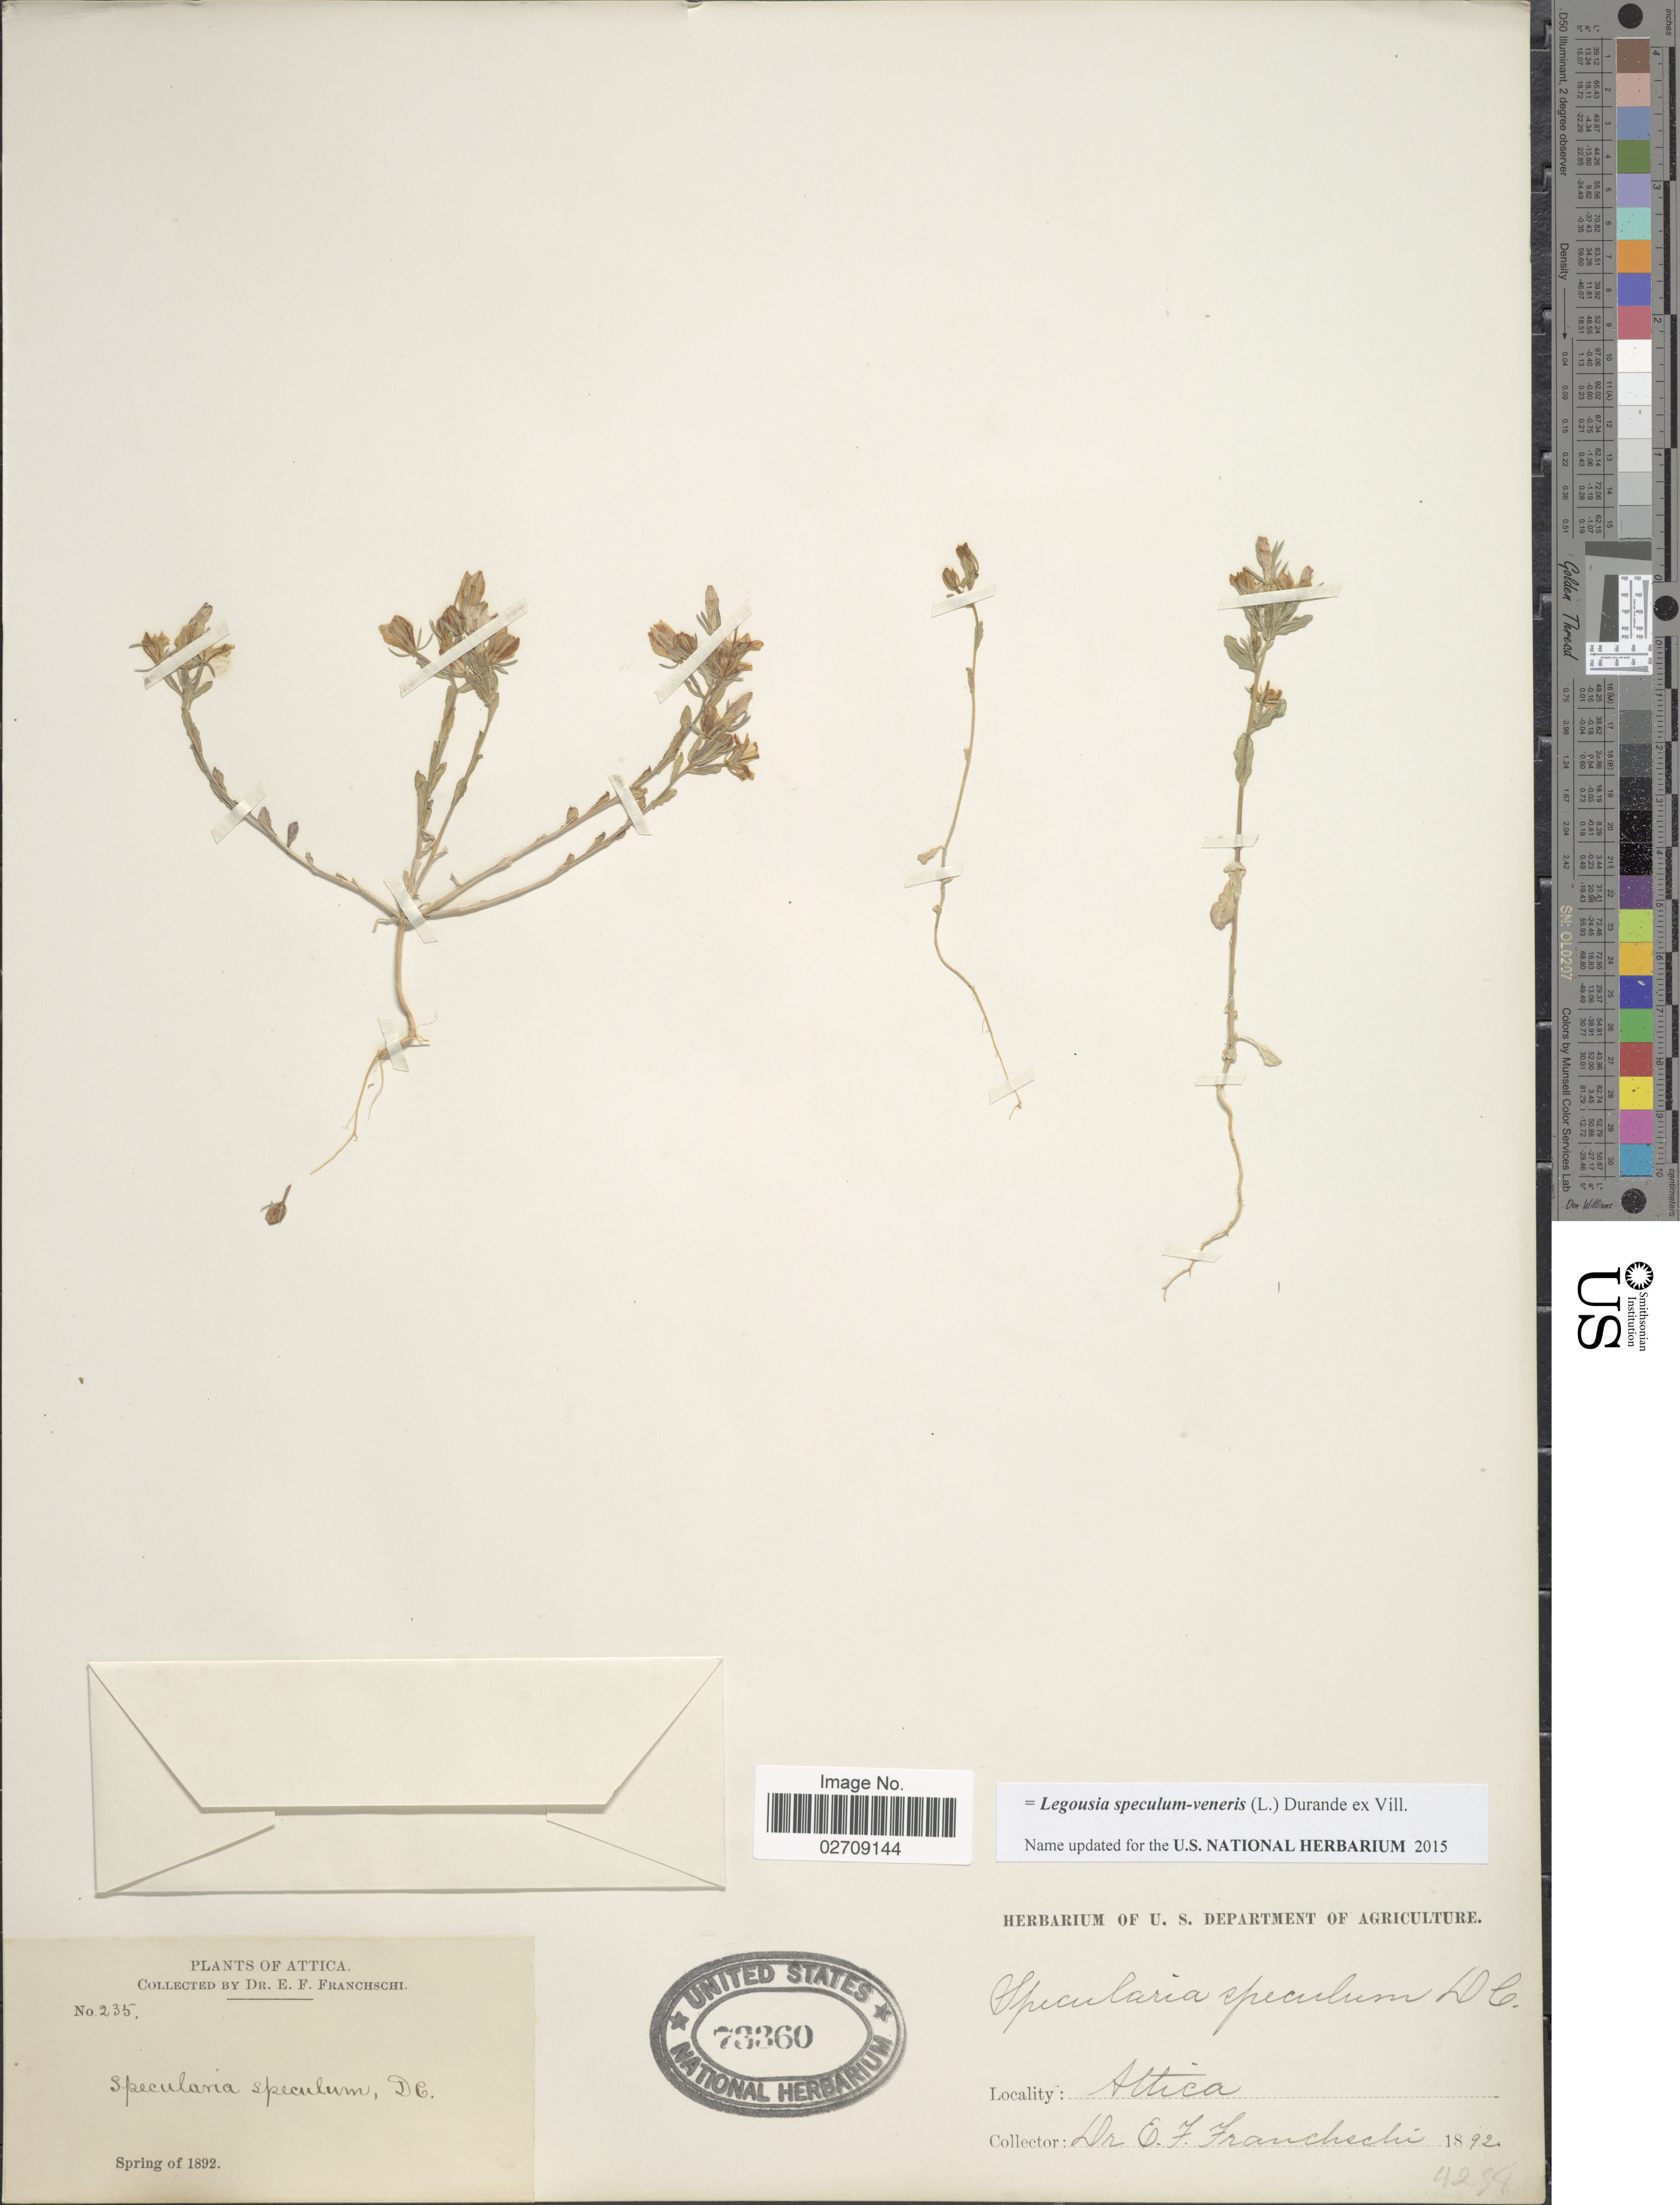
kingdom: Plantae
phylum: Tracheophyta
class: Magnoliopsida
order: Asterales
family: Campanulaceae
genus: Legousia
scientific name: Legousia speculum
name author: Fisch.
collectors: E. Franchschi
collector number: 235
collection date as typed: spring of 1892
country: Greece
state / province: Attica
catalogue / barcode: US 73360